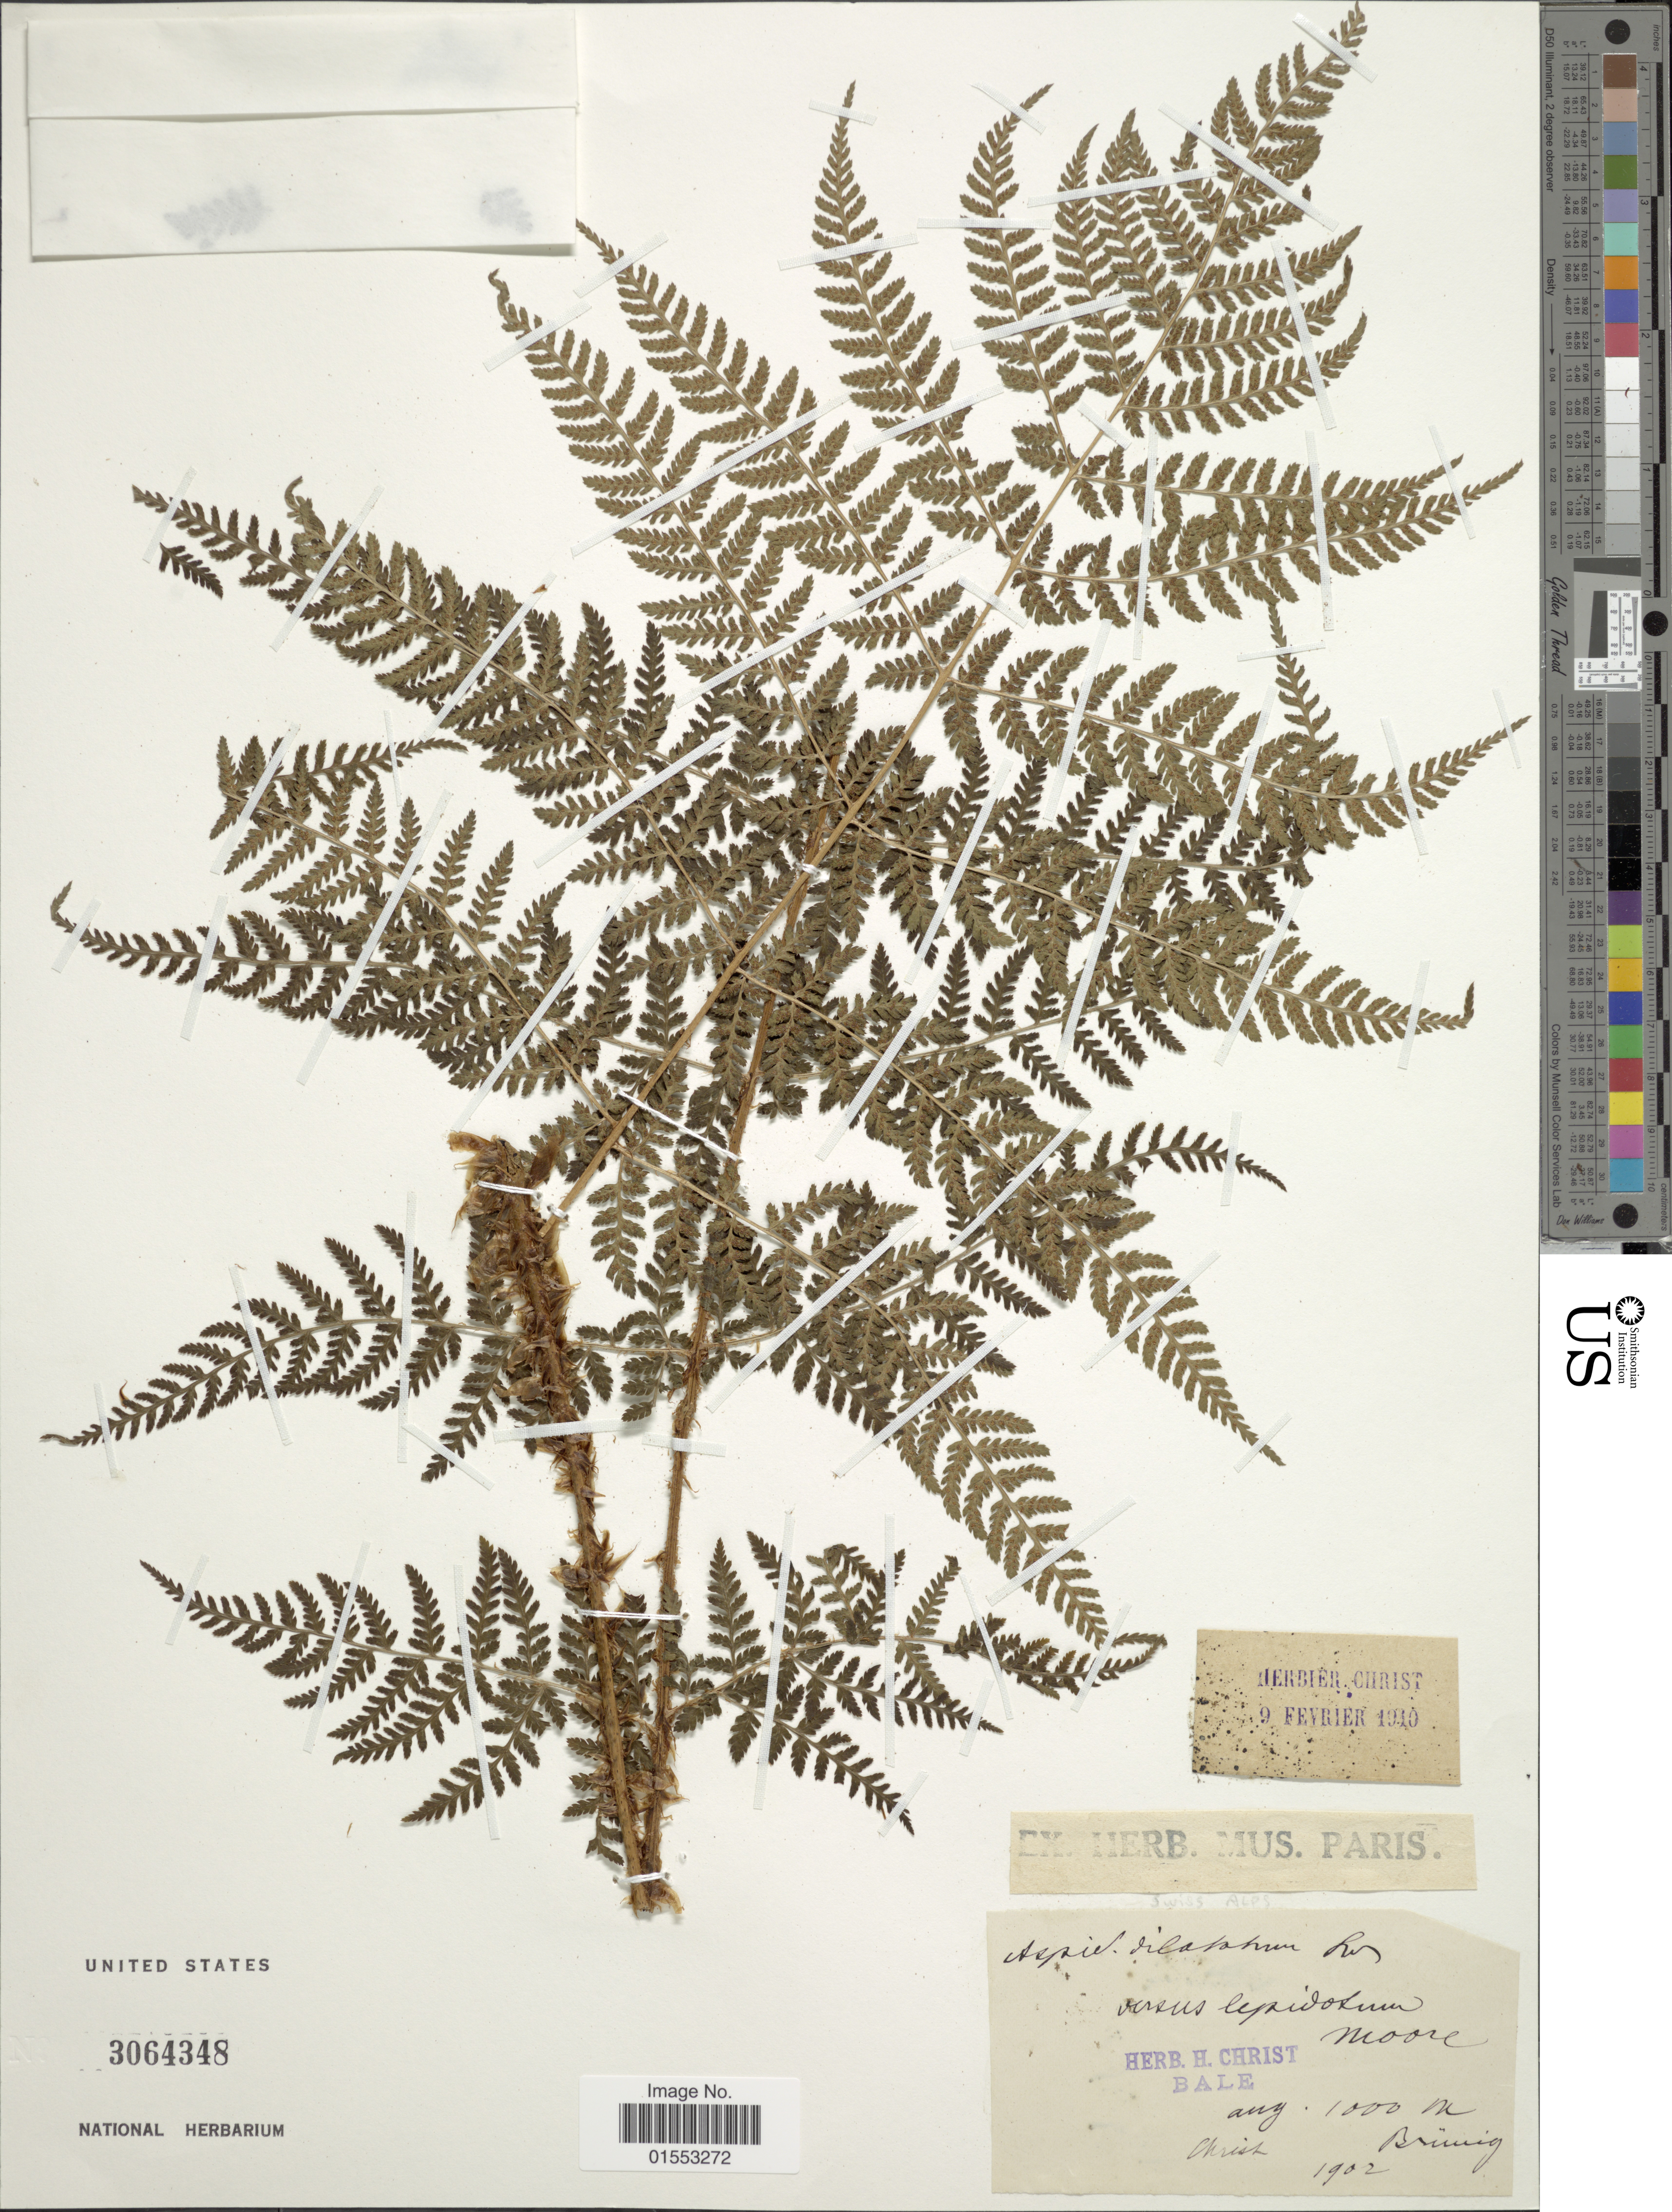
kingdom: Plantae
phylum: Tracheophyta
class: Polypodiopsida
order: Polypodiales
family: Dryopteridaceae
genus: Dryopteris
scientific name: Dryopteris dilatata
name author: (Hoffm.) A. Gray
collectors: Brunig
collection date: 1902-08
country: Switzerland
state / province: Bern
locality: Brünig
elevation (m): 1000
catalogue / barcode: US 3064348